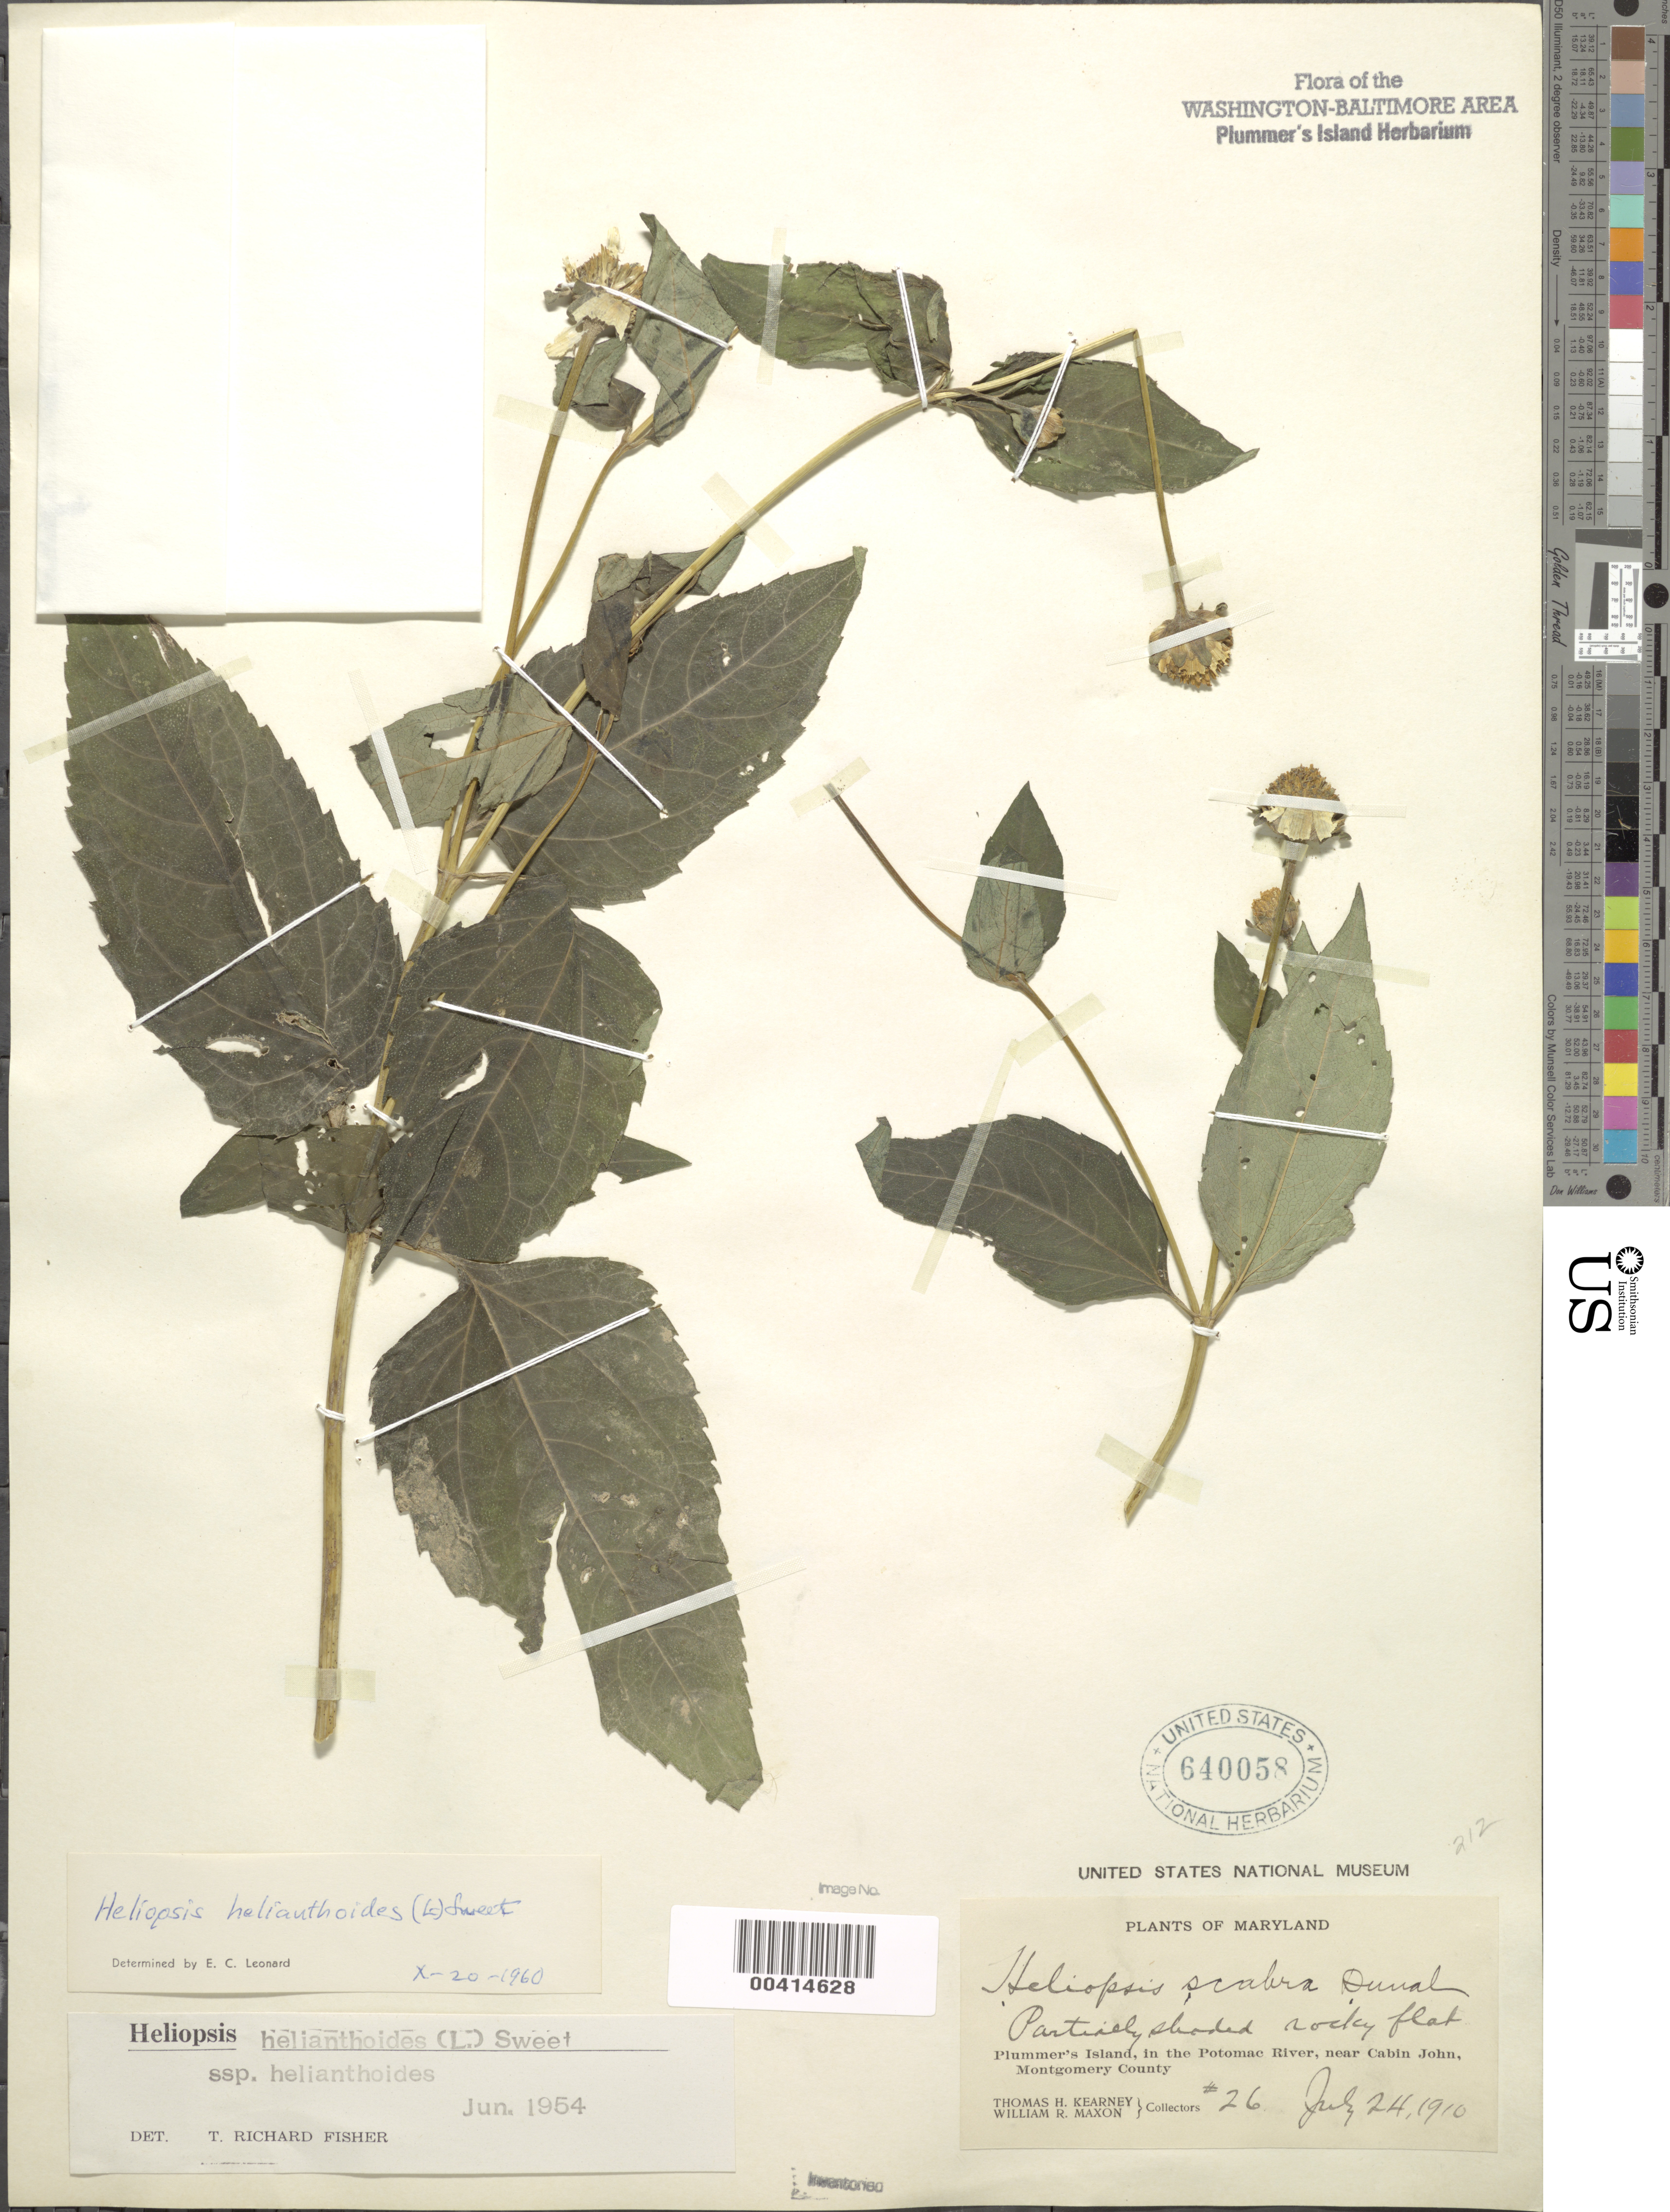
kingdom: Plantae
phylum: Tracheophyta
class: Magnoliopsida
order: Asterales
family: Asteraceae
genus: Heliopsis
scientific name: Heliopsis helianthoides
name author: (L.) Sweet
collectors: T. H. Kearney & W. R. Maxon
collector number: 26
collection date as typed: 24 Jul 1910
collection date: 1910-07-24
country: United States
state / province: Maryland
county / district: Montgomery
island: Plummers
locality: Plummer's Island C. & O. Canal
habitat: Partially shaded rocky flat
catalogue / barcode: US 640058